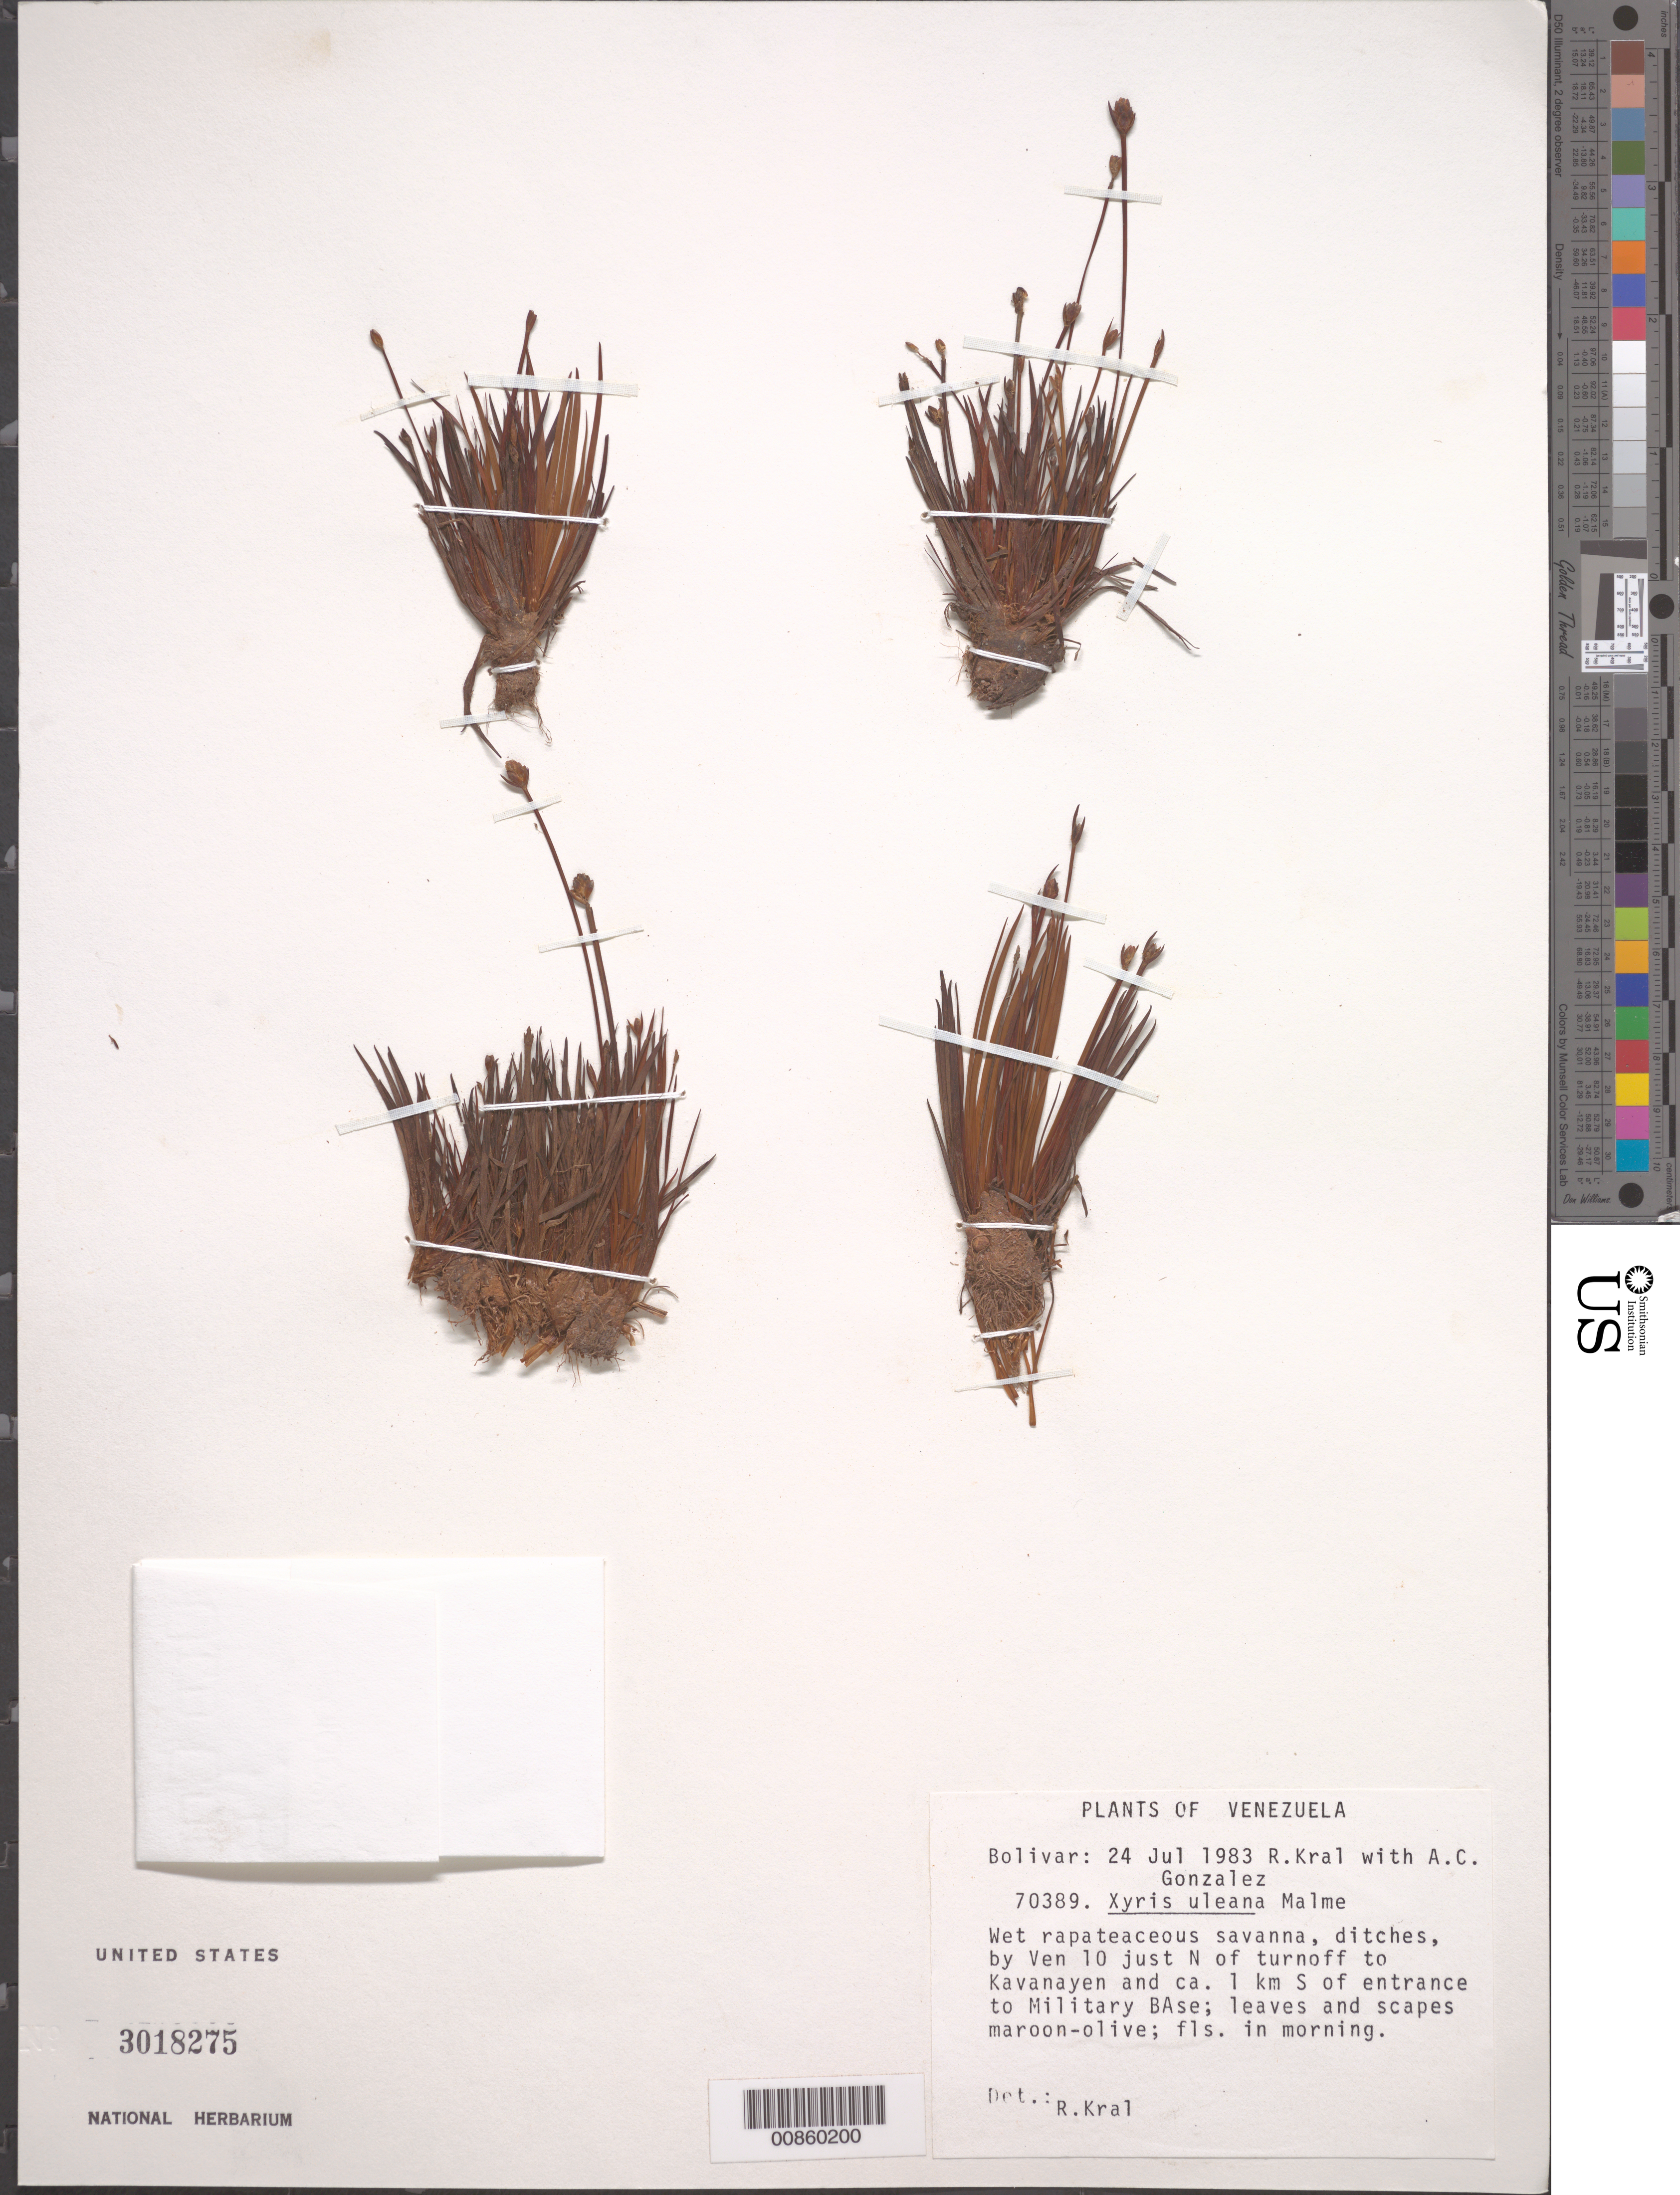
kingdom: Plantae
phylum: Tracheophyta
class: Liliopsida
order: Poales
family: Xyridaceae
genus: Xyris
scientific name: Xyris uleana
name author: Malme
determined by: Kral, Robert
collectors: R. Kral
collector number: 70389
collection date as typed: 24-Jul-83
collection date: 1983-07-24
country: Venezuela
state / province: Bolívar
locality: Ven. 10, 1 km S of Military Base entranc, just N of turnoff to Kavanayén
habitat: Wet rapateaceous savanna, ditches.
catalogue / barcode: US 3018275